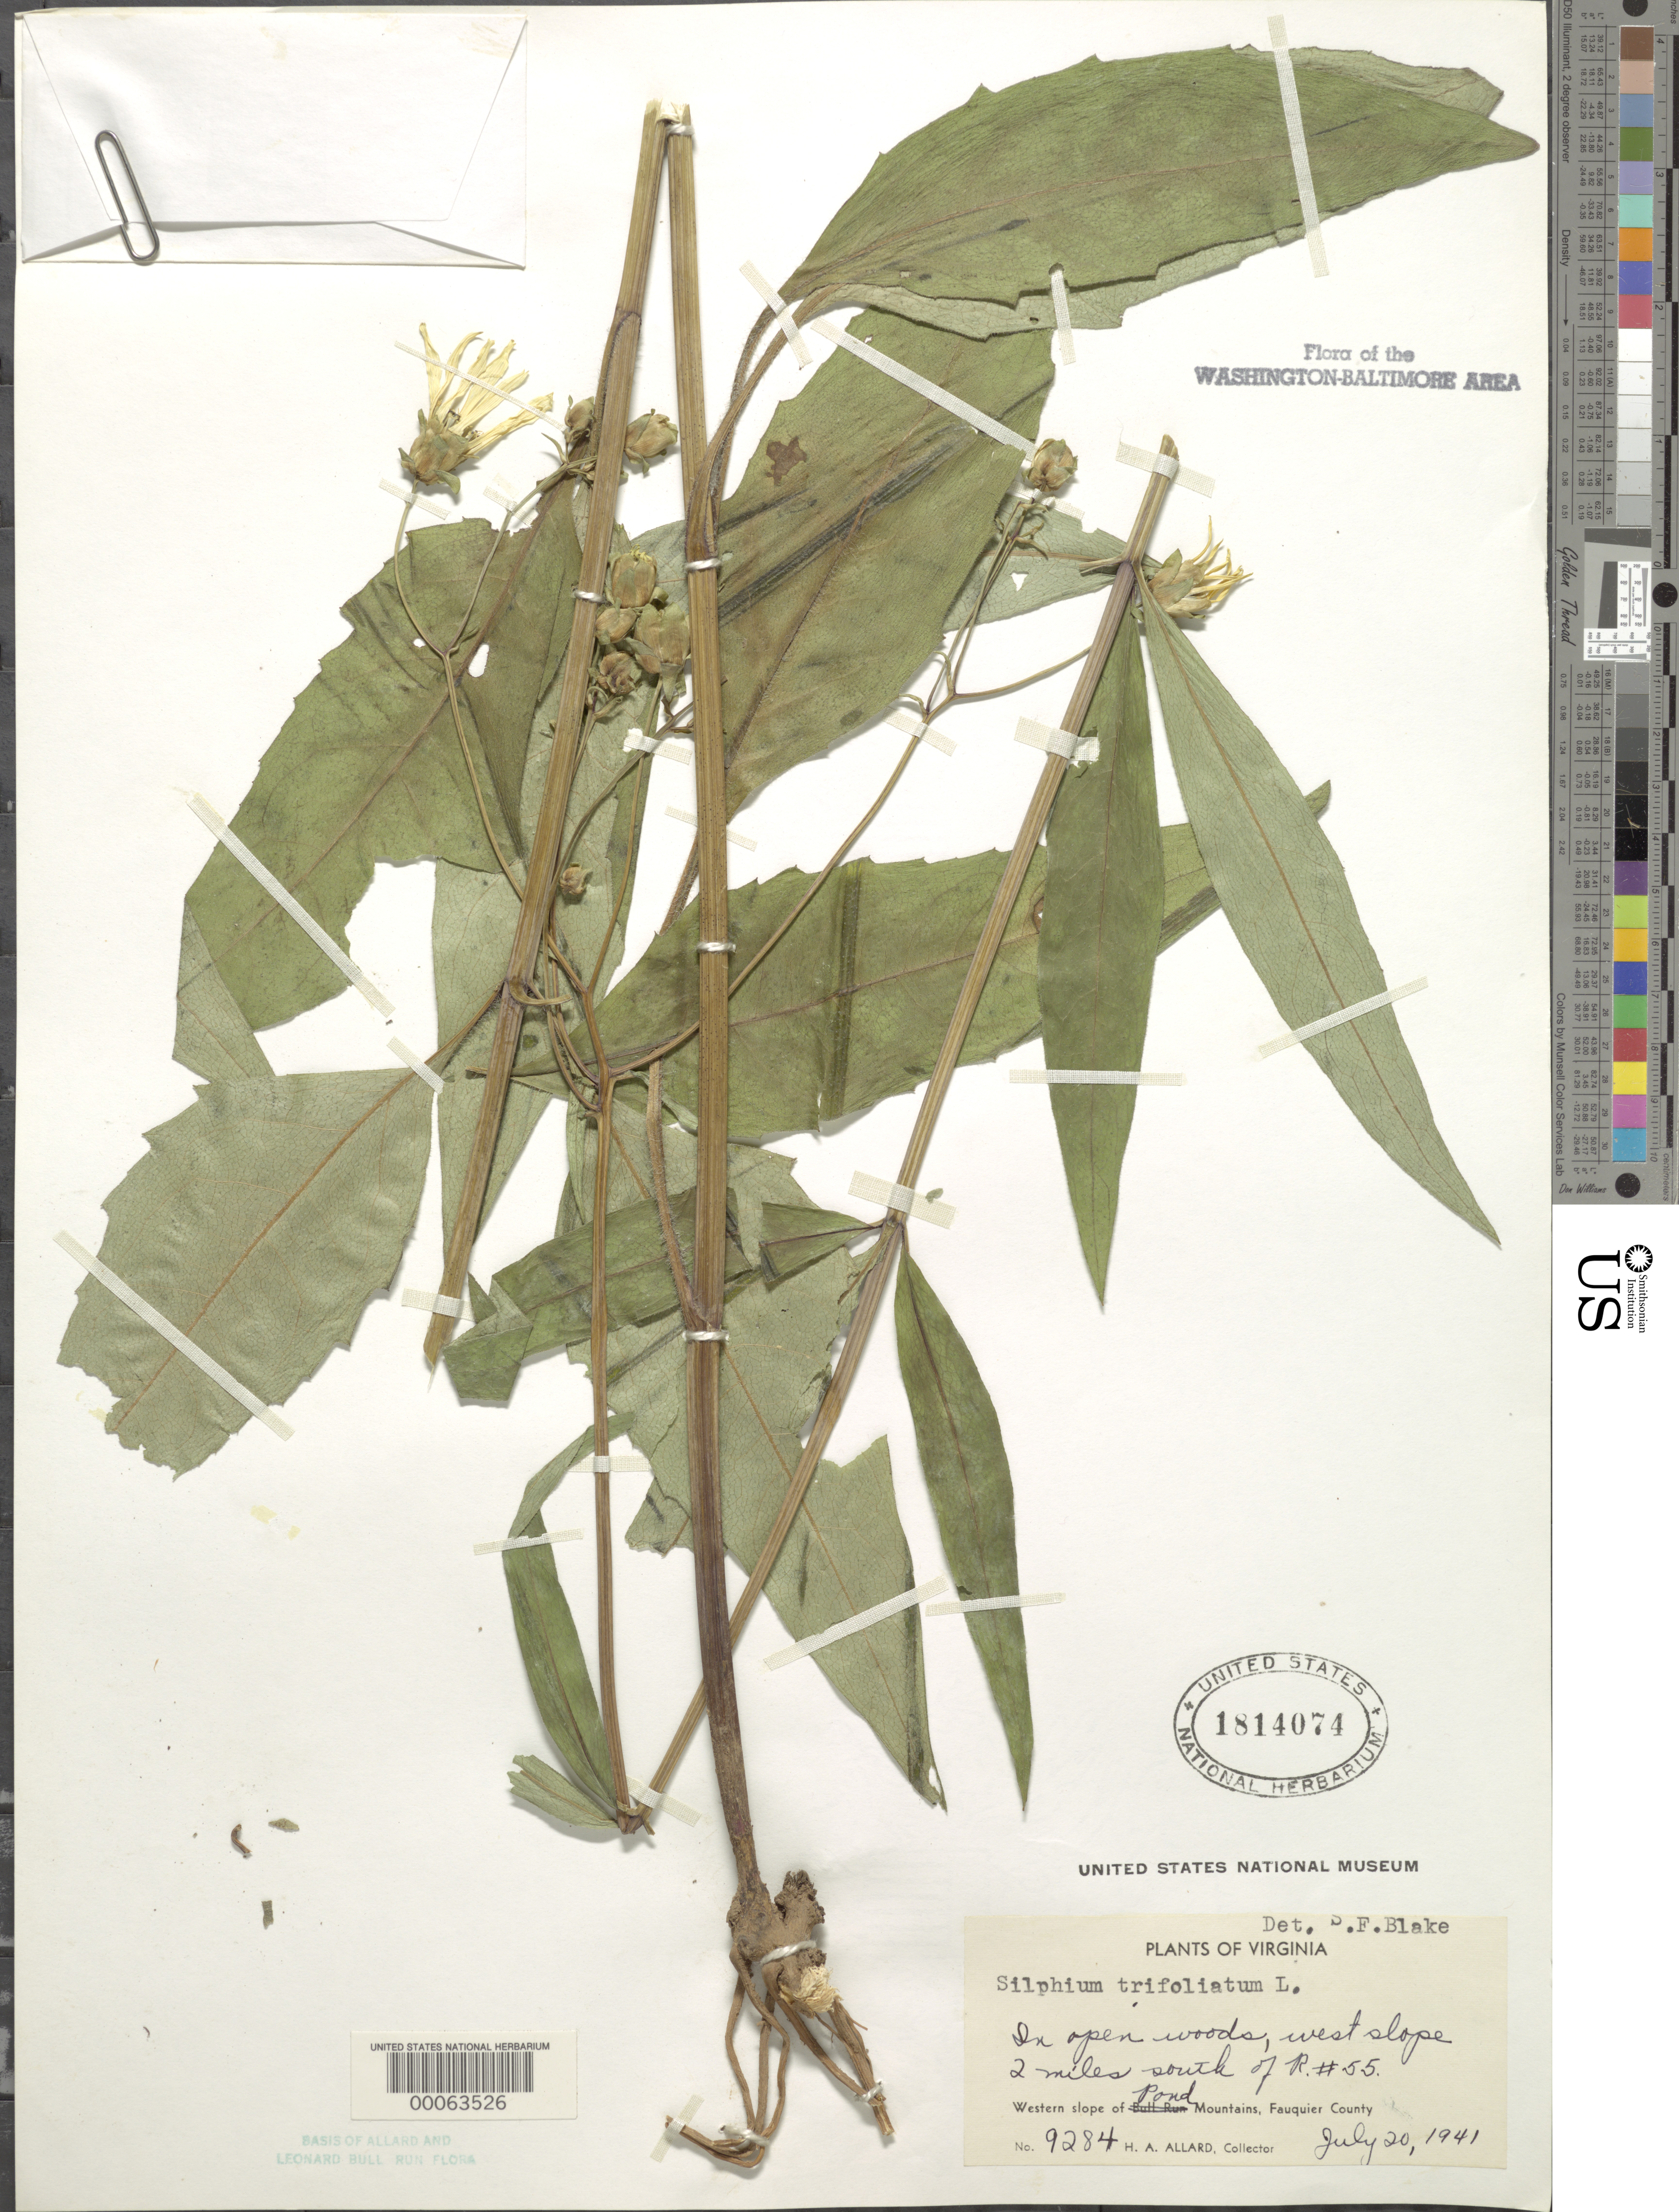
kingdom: Plantae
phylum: Tracheophyta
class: Magnoliopsida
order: Asterales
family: Asteraceae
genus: Silphium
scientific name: Silphium asteriscus var. trifoliatum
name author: (L.) Clevinger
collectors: H. A. Allard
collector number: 9284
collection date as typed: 20 Jul 1941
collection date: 1941-07-20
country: United States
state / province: Virginia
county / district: Fauquier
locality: South of Rt. 55 Pond Mountains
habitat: Open woods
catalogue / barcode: US 1814074